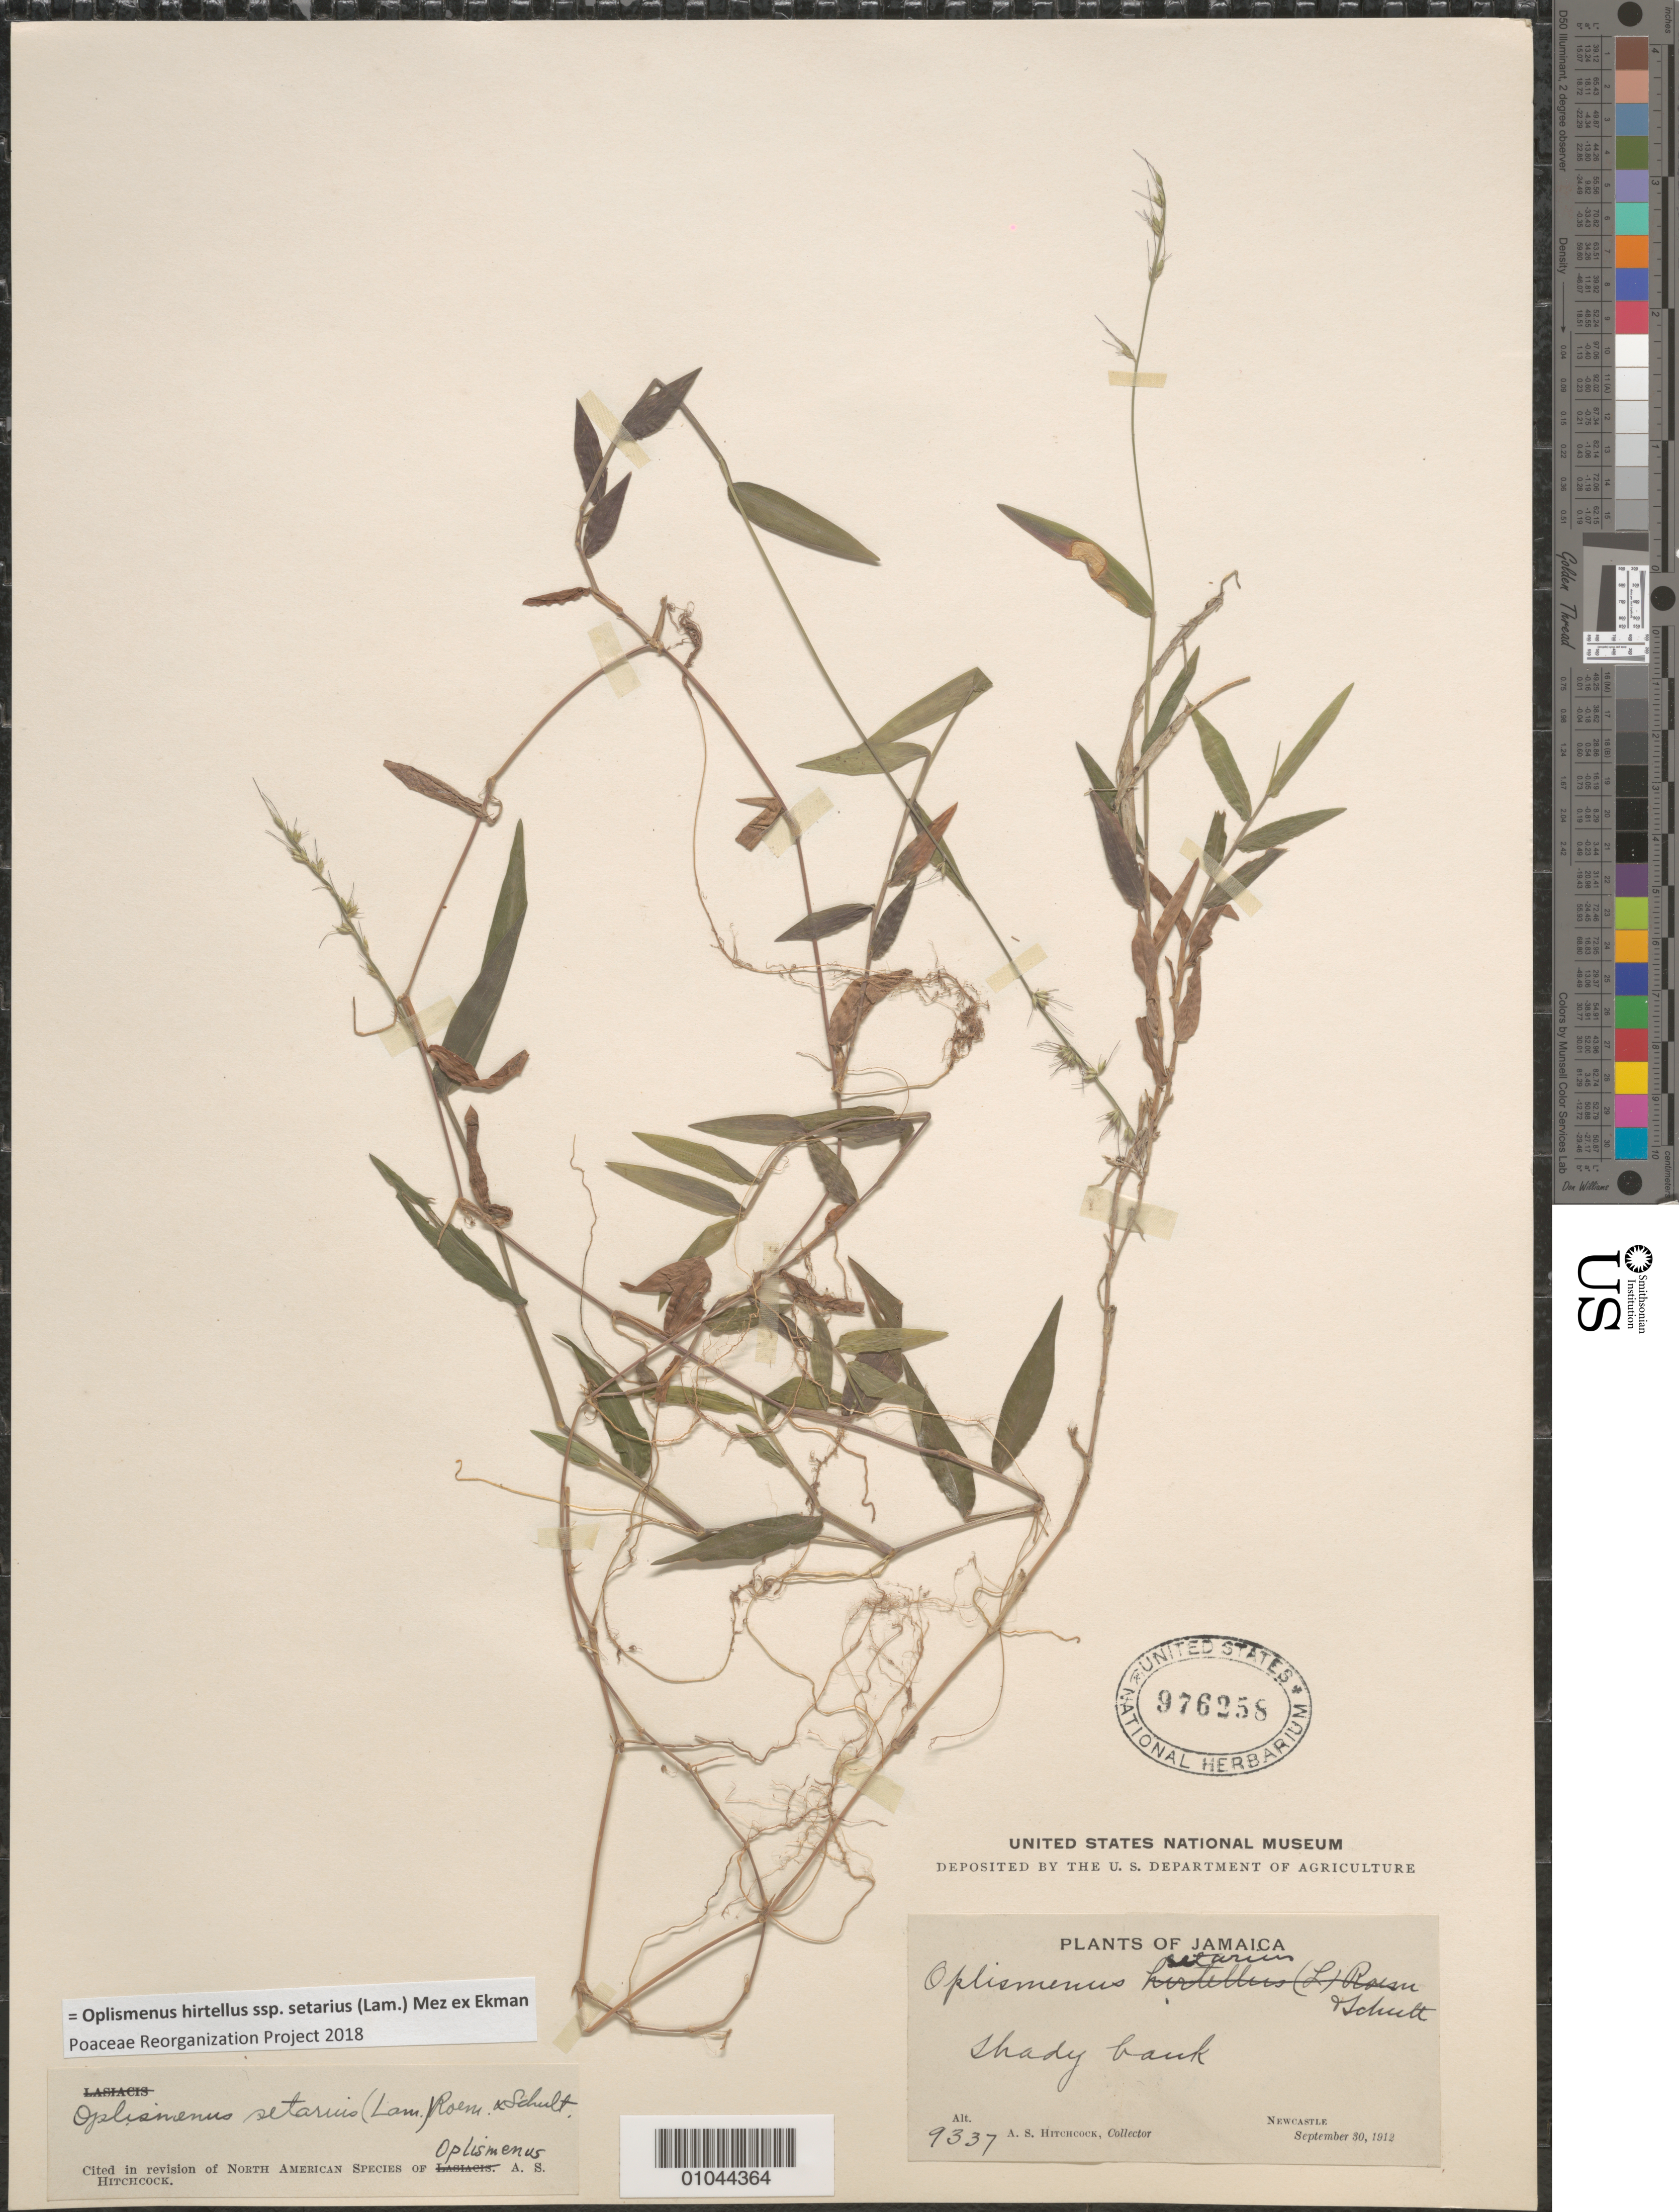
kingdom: Plantae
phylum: Tracheophyta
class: Liliopsida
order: Poales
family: Poaceae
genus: Oplismenus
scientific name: Oplismenus hirtellus subsp. setarius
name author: (Lam.) Mez ex Ekman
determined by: Poaceae Reorganization Project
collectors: A. S. Hitchcock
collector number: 9337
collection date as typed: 30 Sep 1912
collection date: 1912-09-30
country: Jamaica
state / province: Saint Andrew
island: Jamaica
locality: Newcastle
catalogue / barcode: US 976258